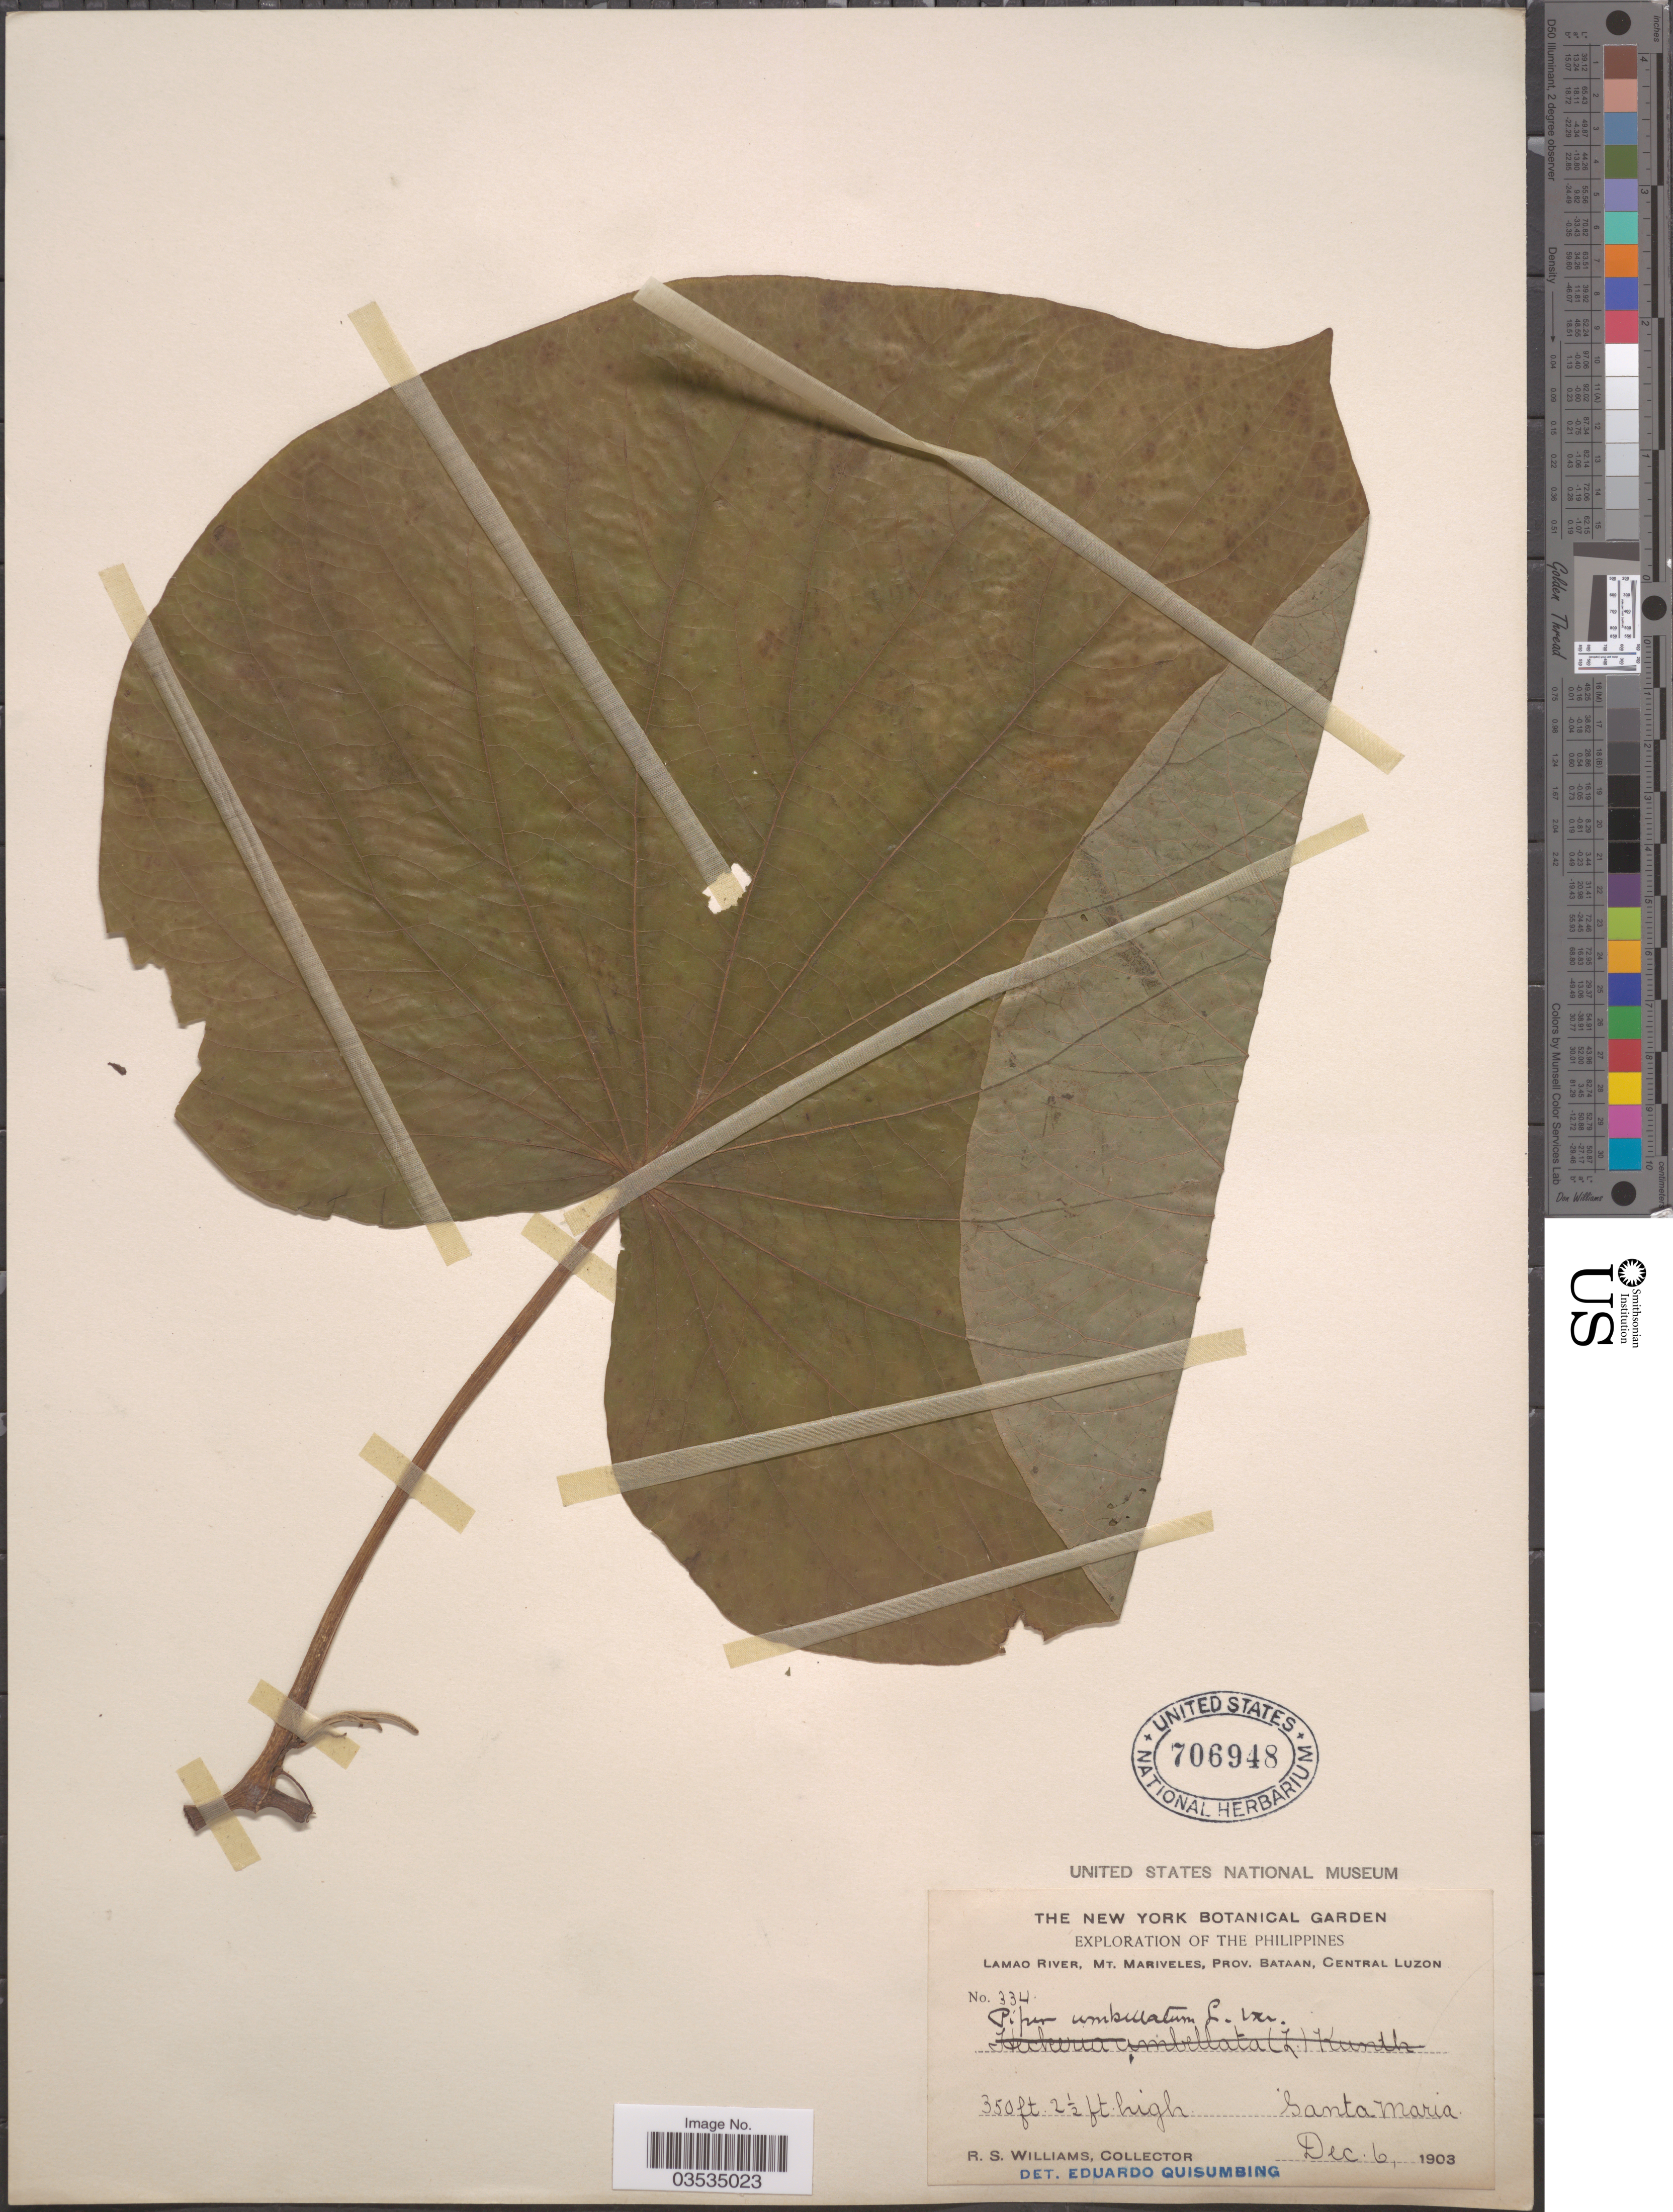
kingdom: Plantae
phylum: Tracheophyta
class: Magnoliopsida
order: Piperales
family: Piperaceae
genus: Piper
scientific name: Piper umbellatum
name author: L.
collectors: R. S. Williams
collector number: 334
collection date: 1903-12-06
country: Philippines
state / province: Central Luzon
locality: Lamao River, Mt. Mariveles, Prov. Bataan. Santa Maria.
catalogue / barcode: US 706948